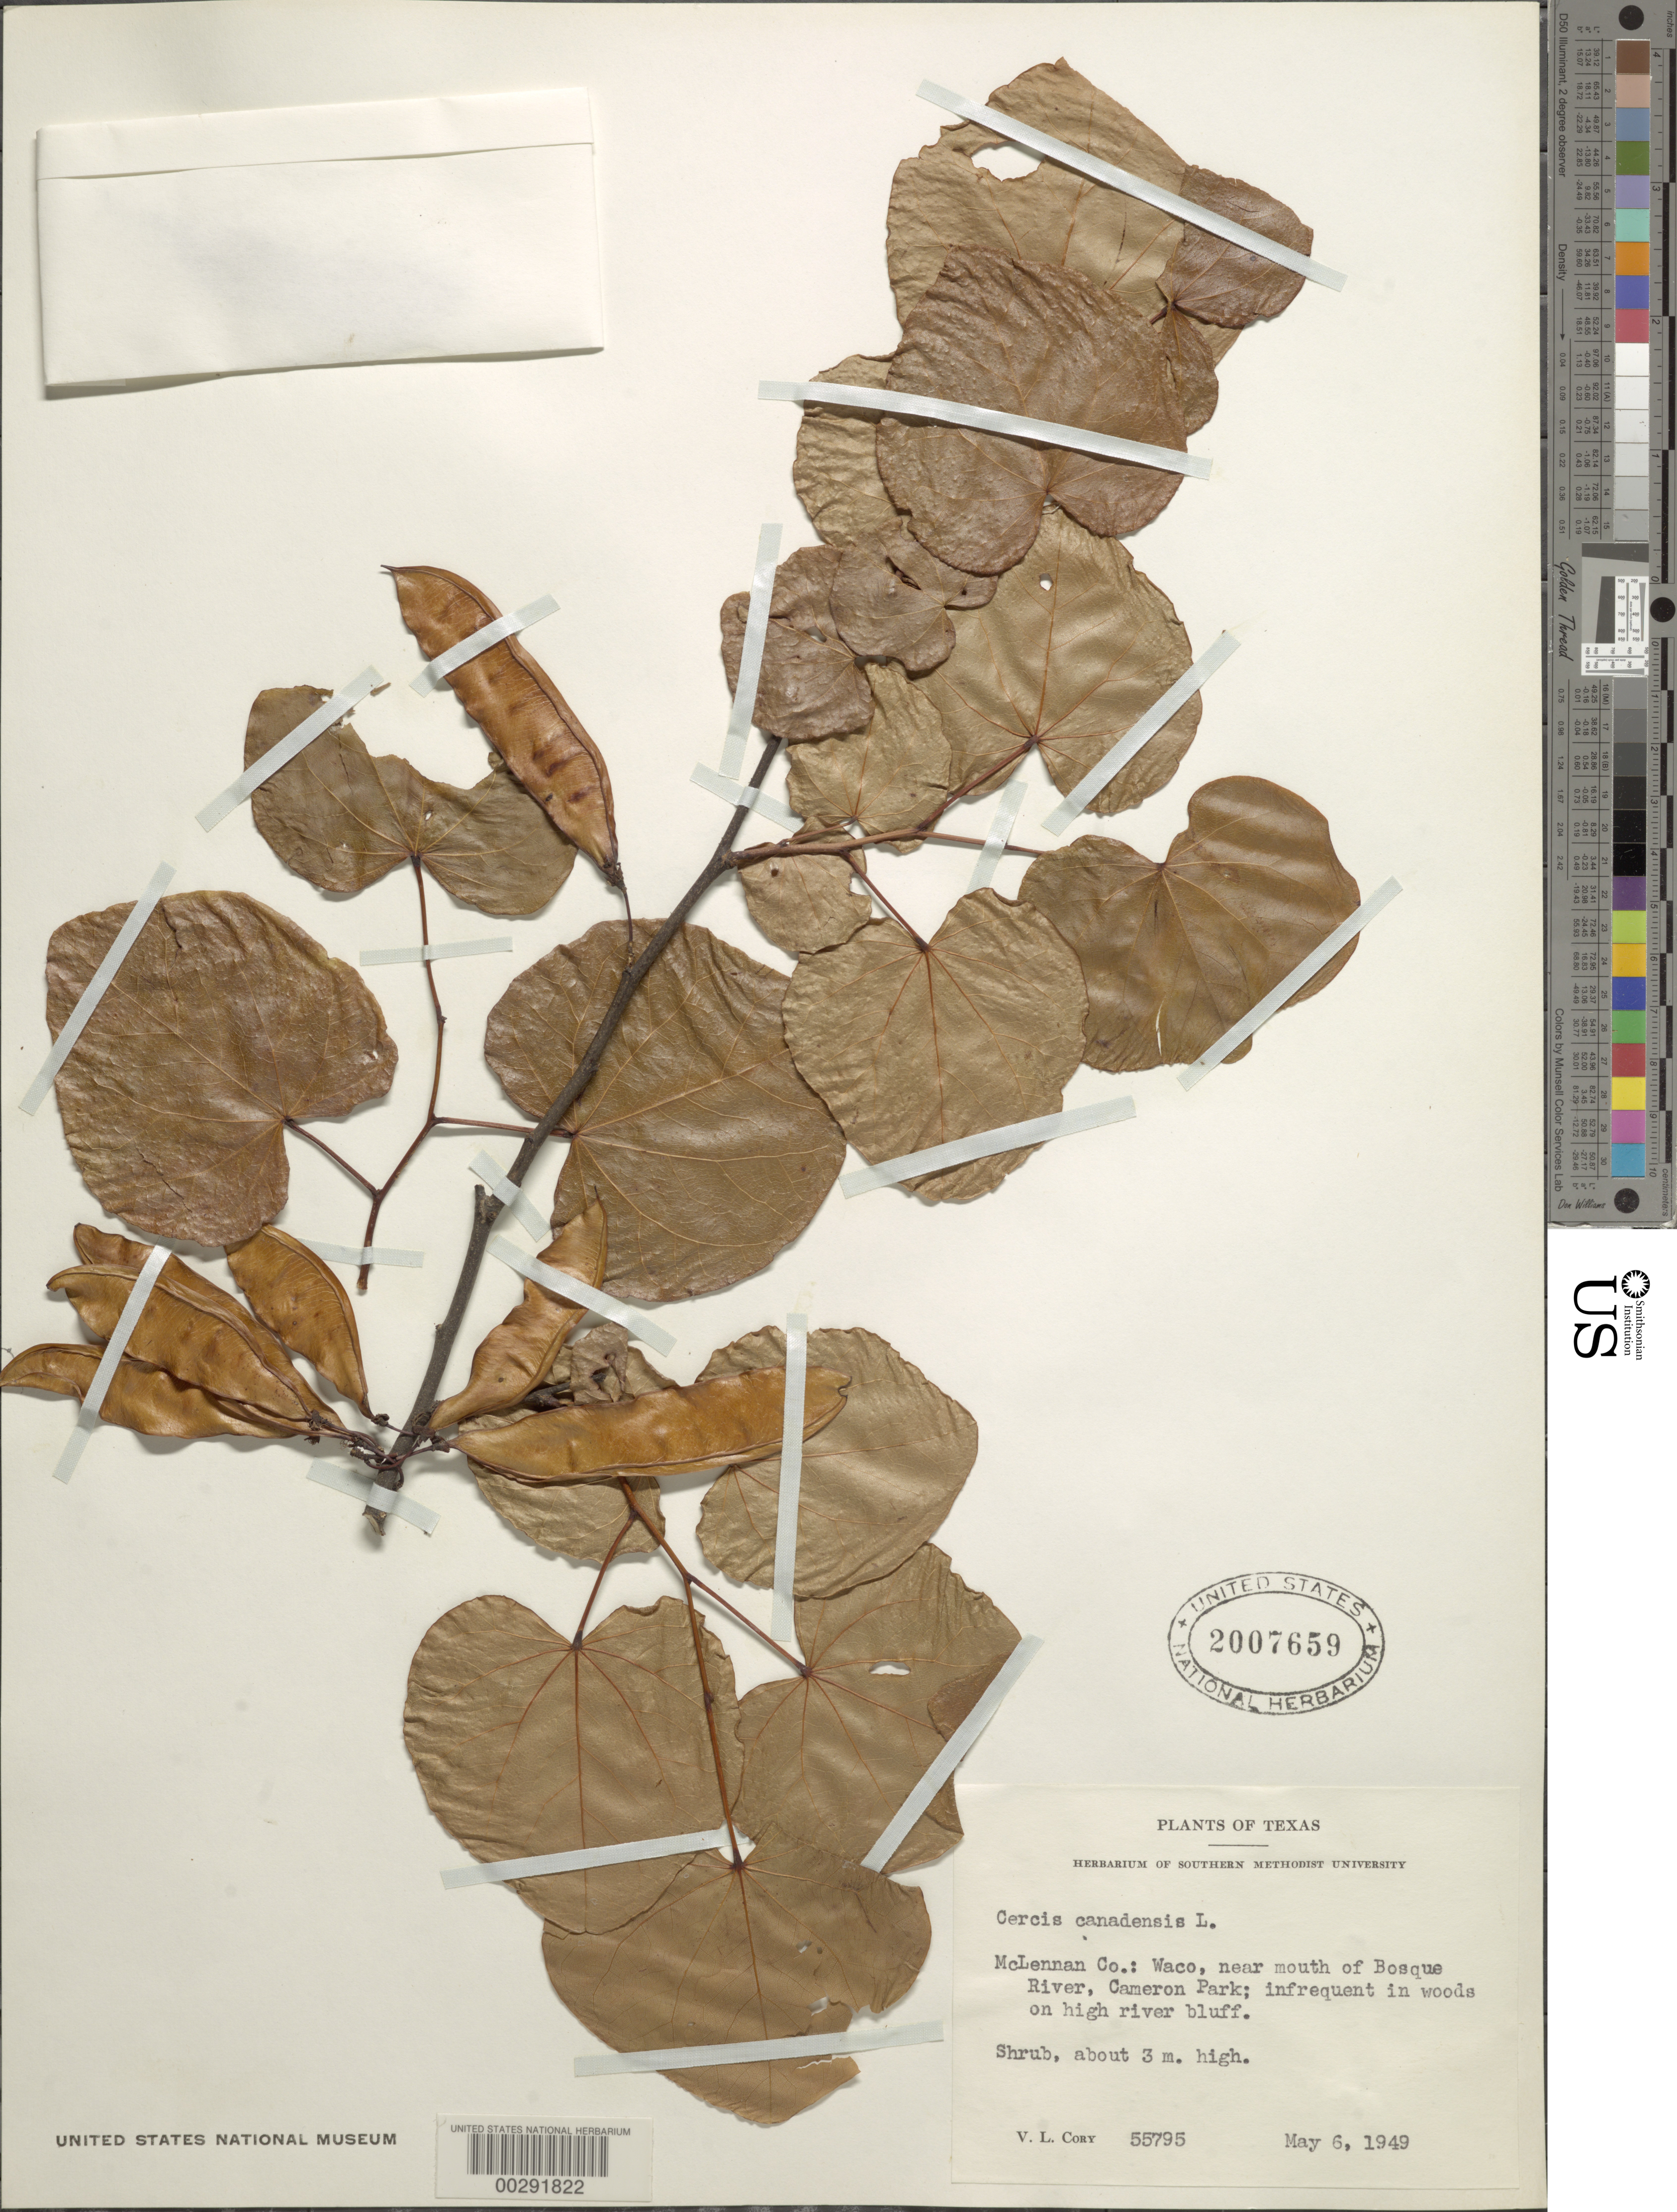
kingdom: Plantae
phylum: Tracheophyta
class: Magnoliopsida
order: Fabales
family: Fabaceae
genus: Cercis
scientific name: Cercis canadensis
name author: L.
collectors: V. Cory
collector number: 55795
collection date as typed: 06 May 1949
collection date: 1949-05-06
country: United States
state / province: Texas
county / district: Mclennan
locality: Waco, near mouth of bosque river, cameron park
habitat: In woods on high river bluff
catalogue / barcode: US 2007659